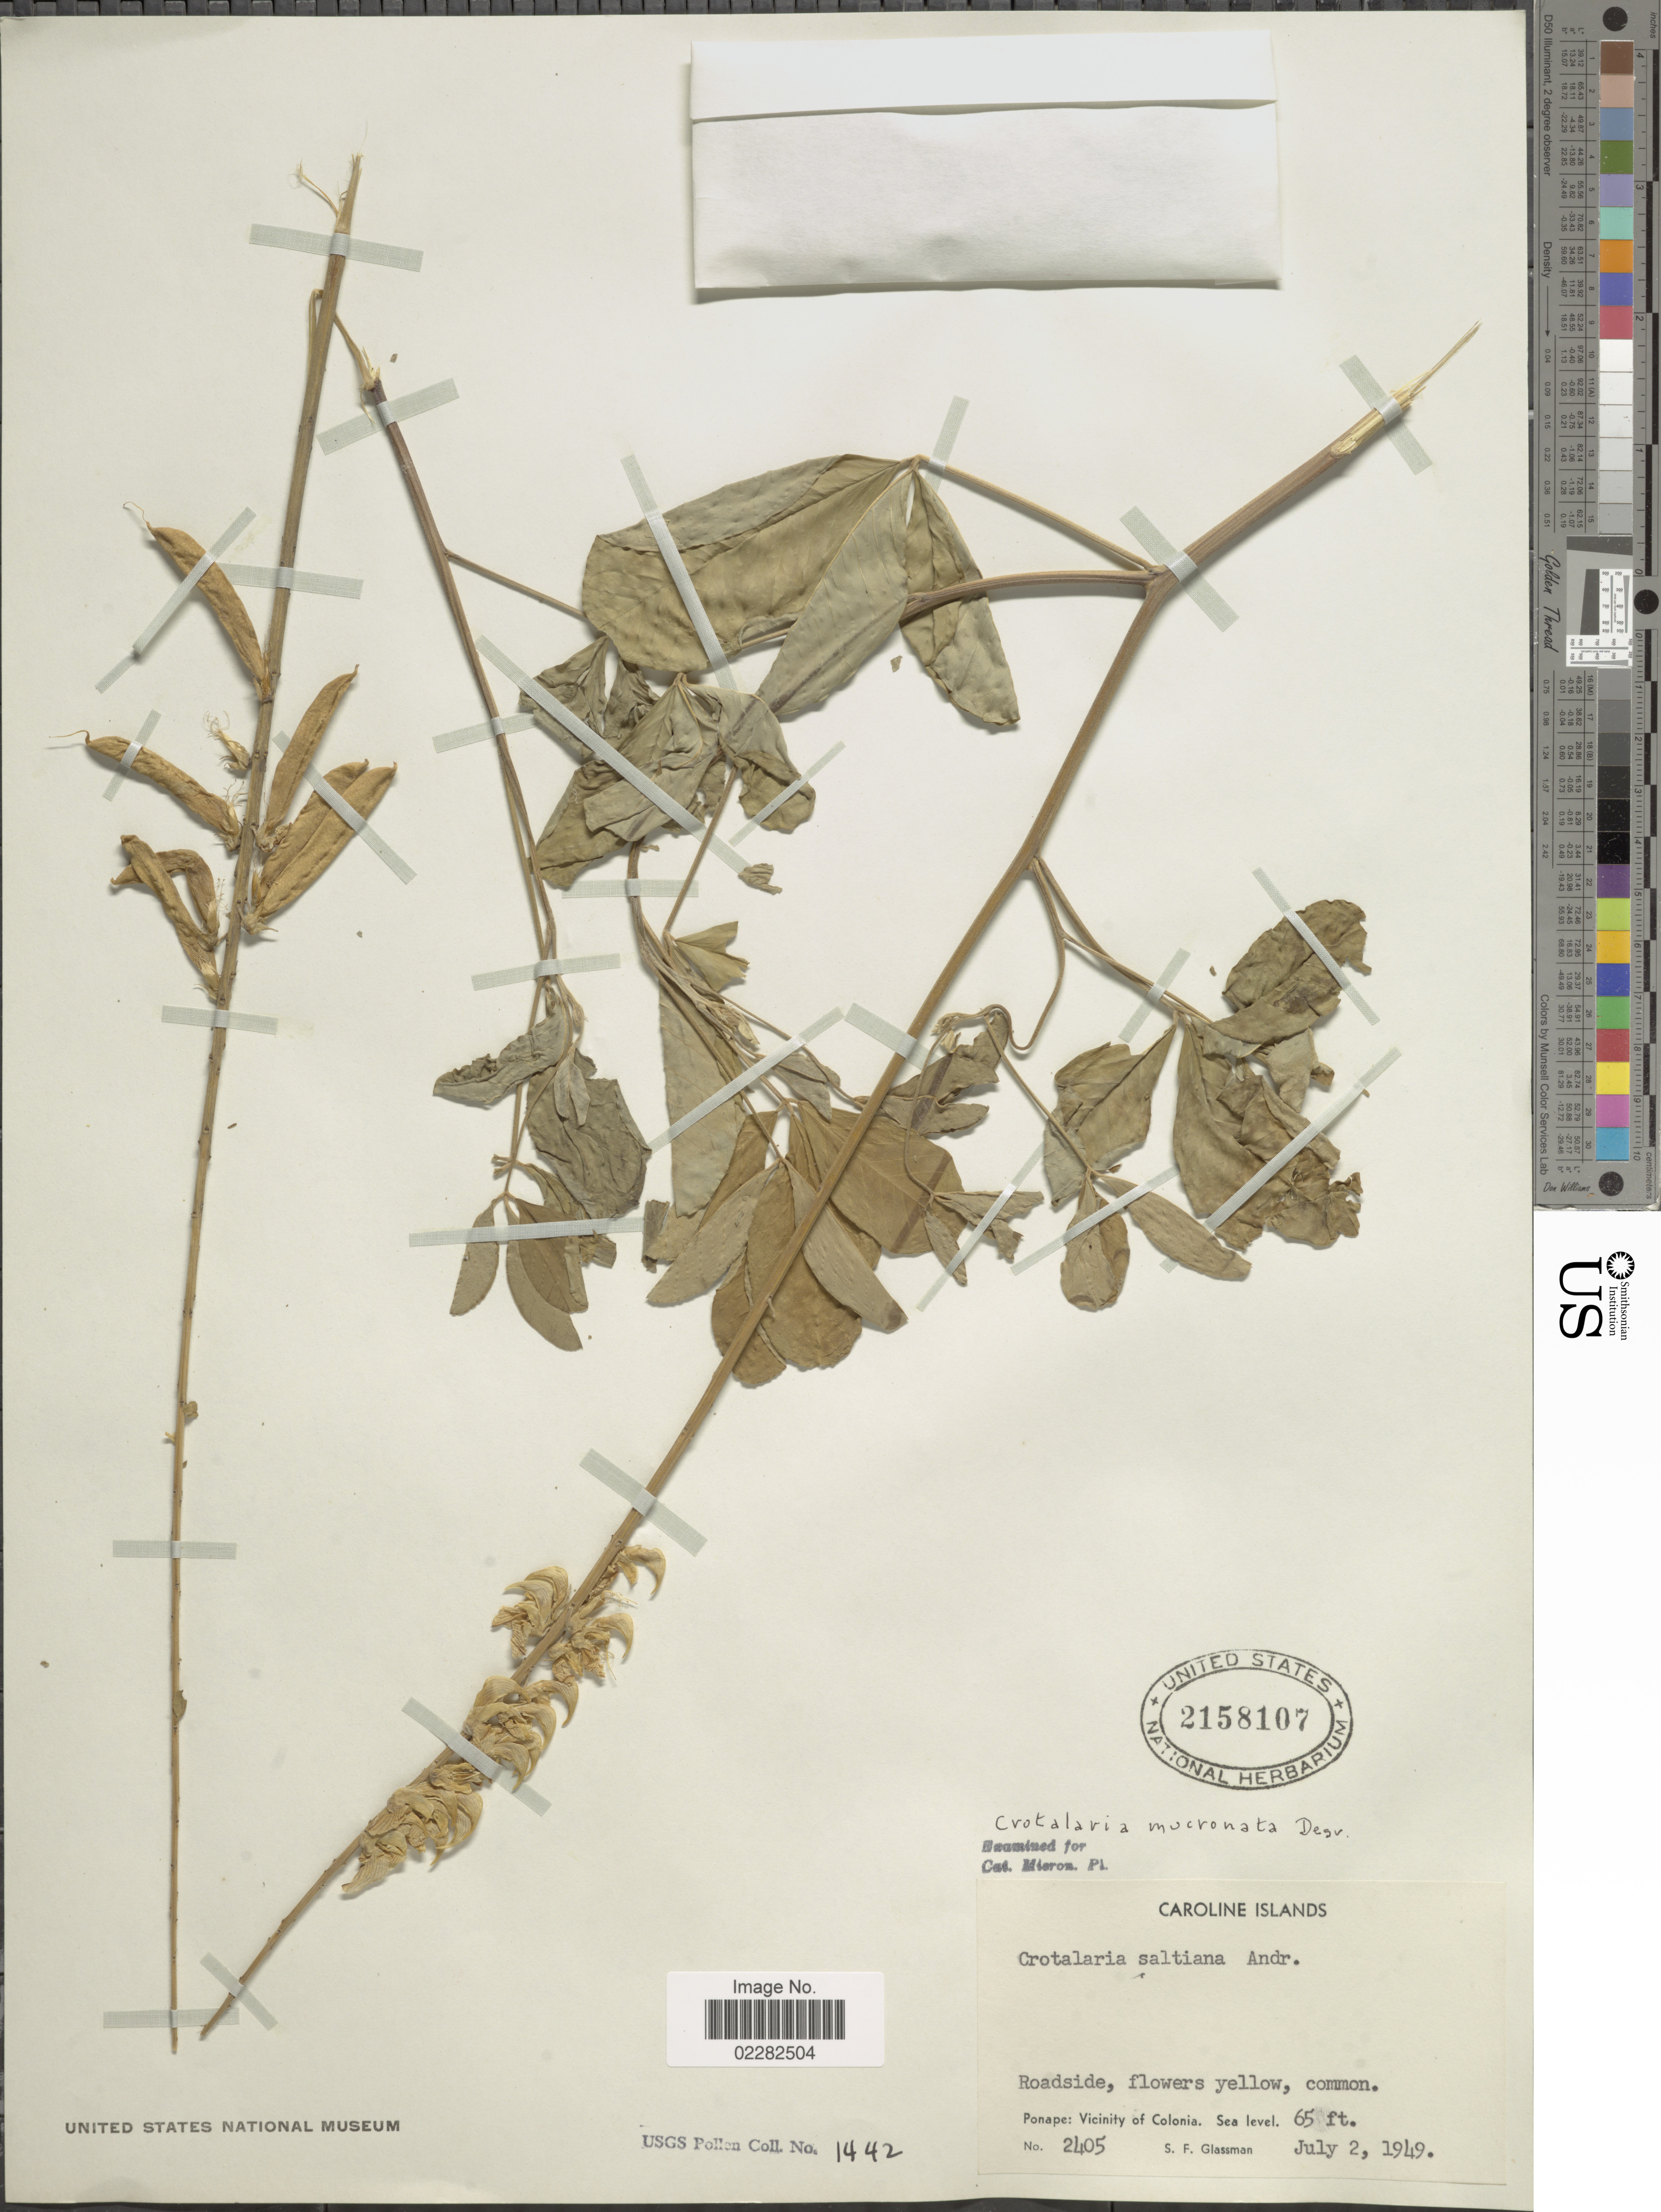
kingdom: Plantae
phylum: Tracheophyta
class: Magnoliopsida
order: Fabales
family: Fabaceae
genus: Crotalaria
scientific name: Crotalaria pallida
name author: Aiton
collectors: S. F. Glassman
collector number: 2405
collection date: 1949-07-02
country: Micronesia, Federated States of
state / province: Pohnpei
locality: Ponape, Caroline Islands, roadside, vicinity of Colonia.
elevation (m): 20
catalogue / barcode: US 2158107